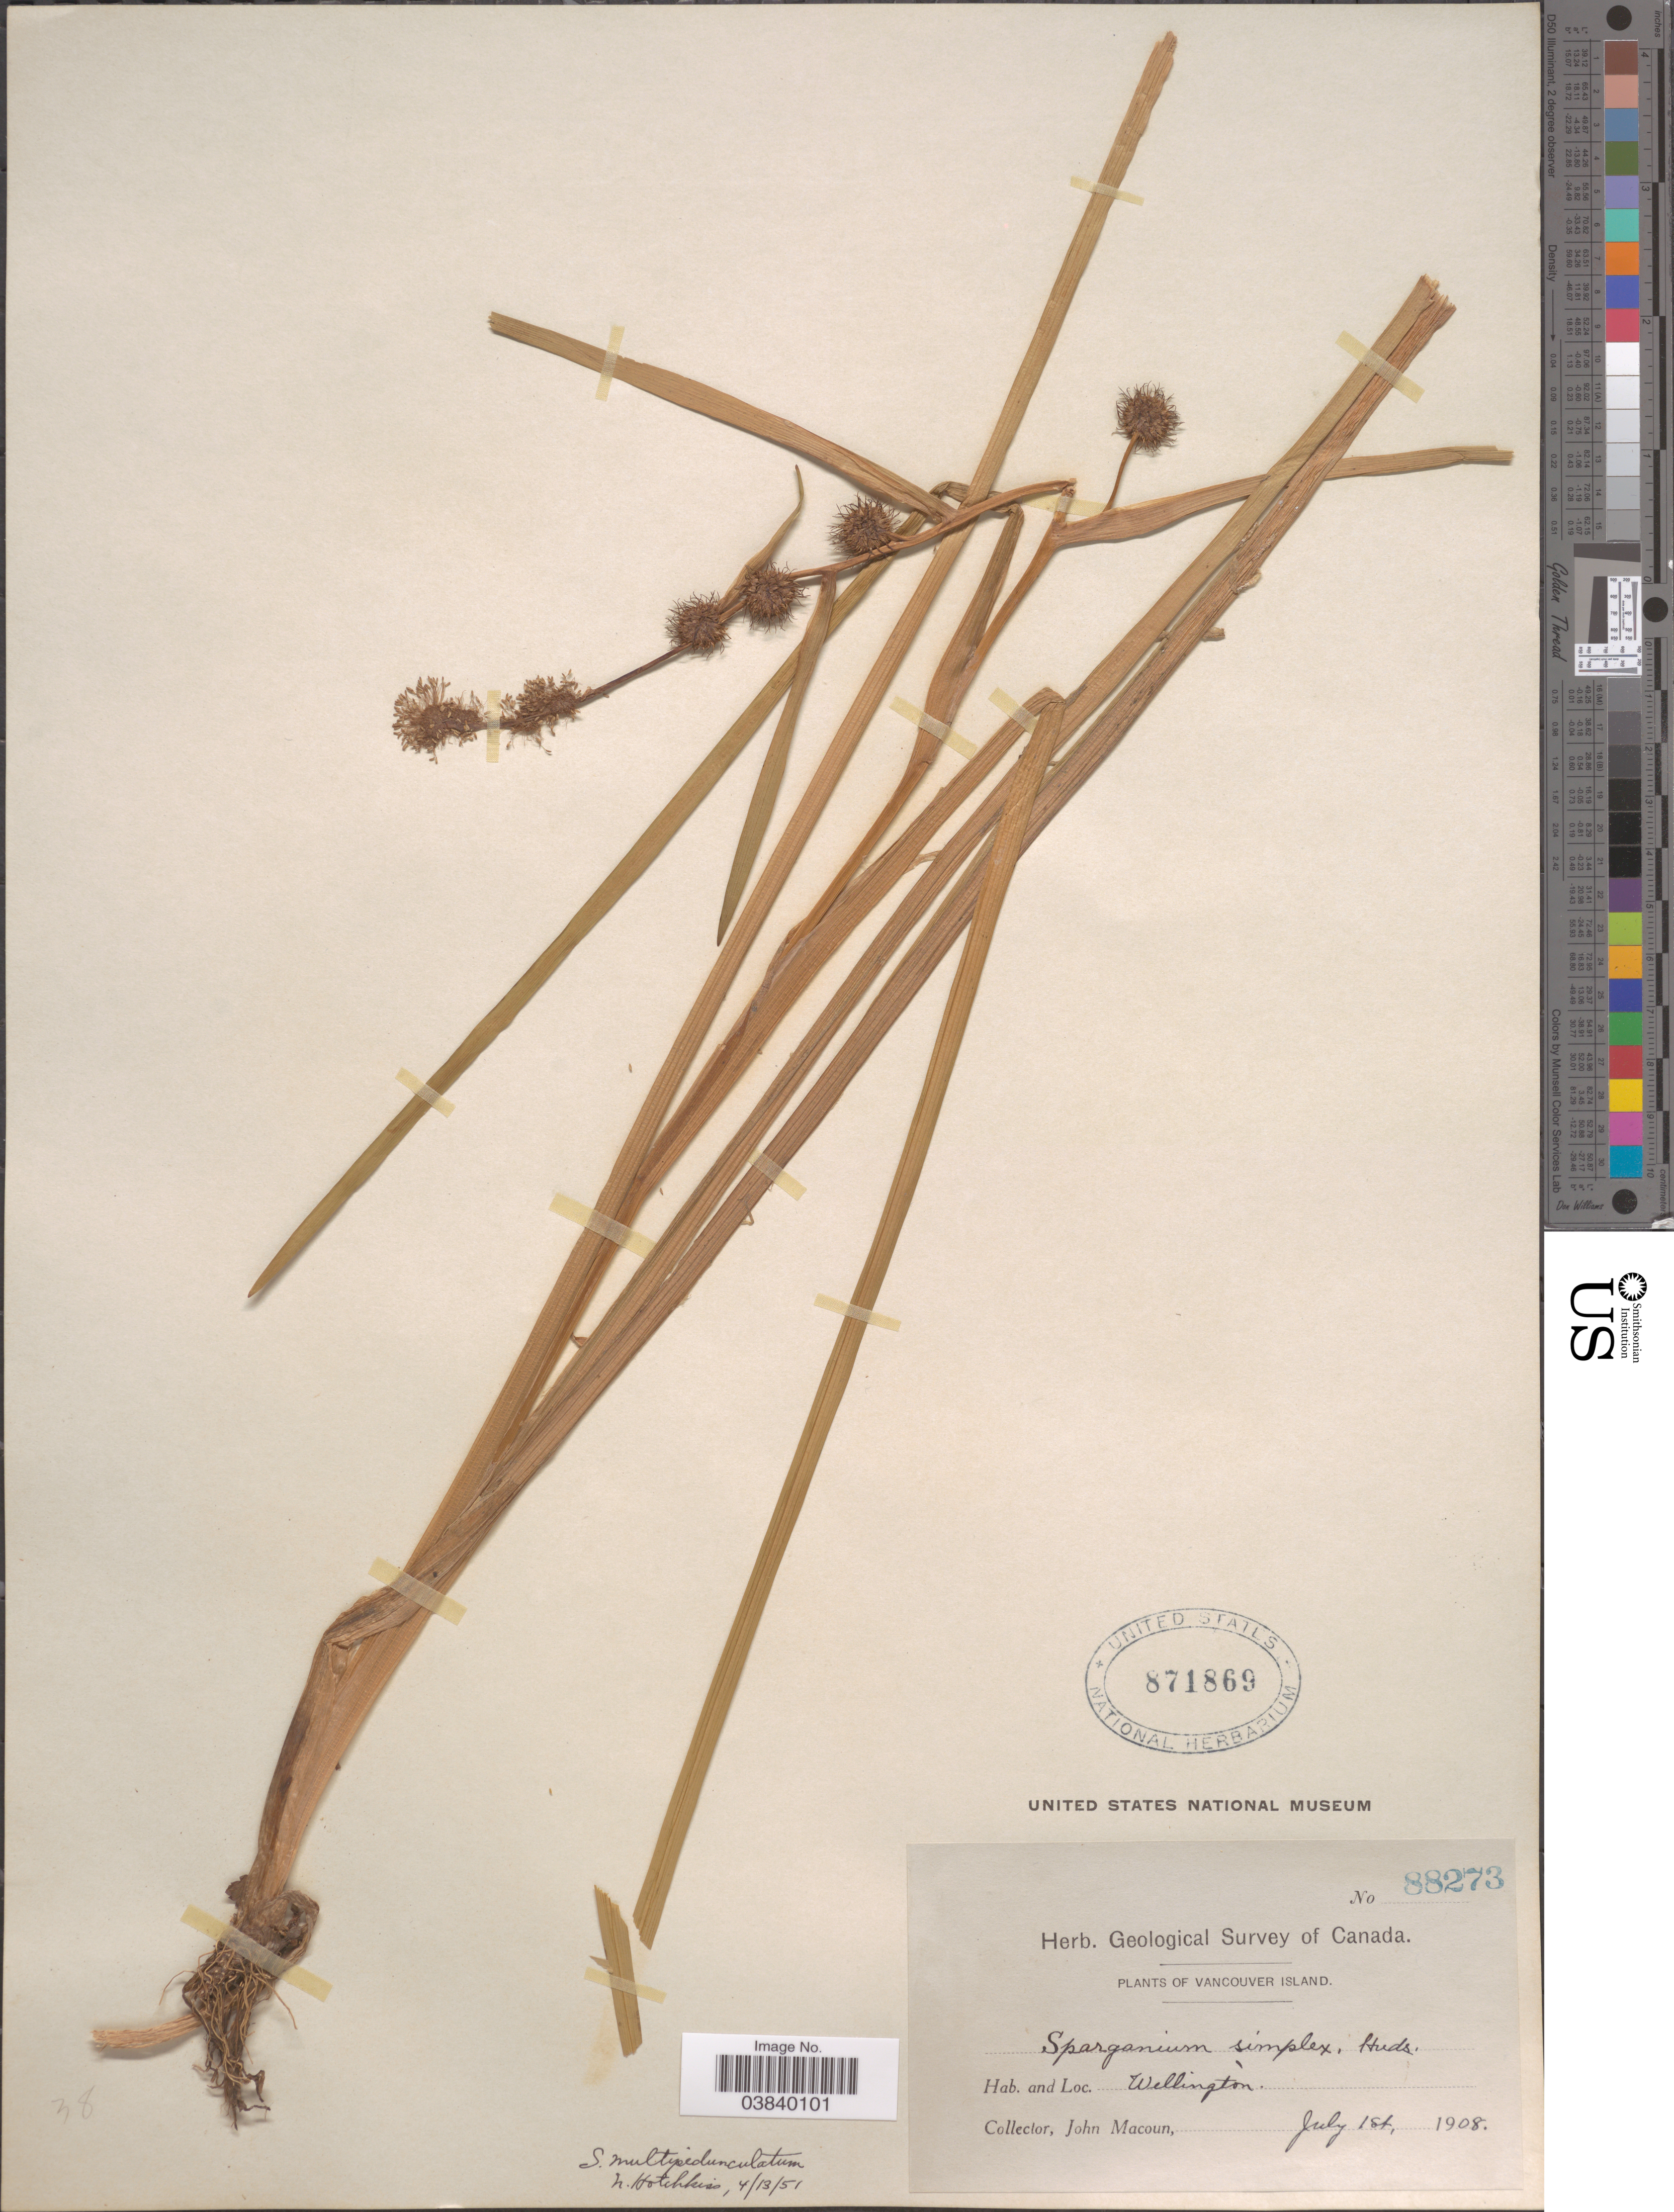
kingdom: Plantae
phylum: Tracheophyta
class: Liliopsida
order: Poales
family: Typhaceae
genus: Sparganium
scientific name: Sparganium angustifolium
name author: Michx.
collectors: J. Macoun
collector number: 88273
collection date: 1908-07-01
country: Canada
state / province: British Columbia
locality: Vancouver Island. Wellington.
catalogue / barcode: US 871869